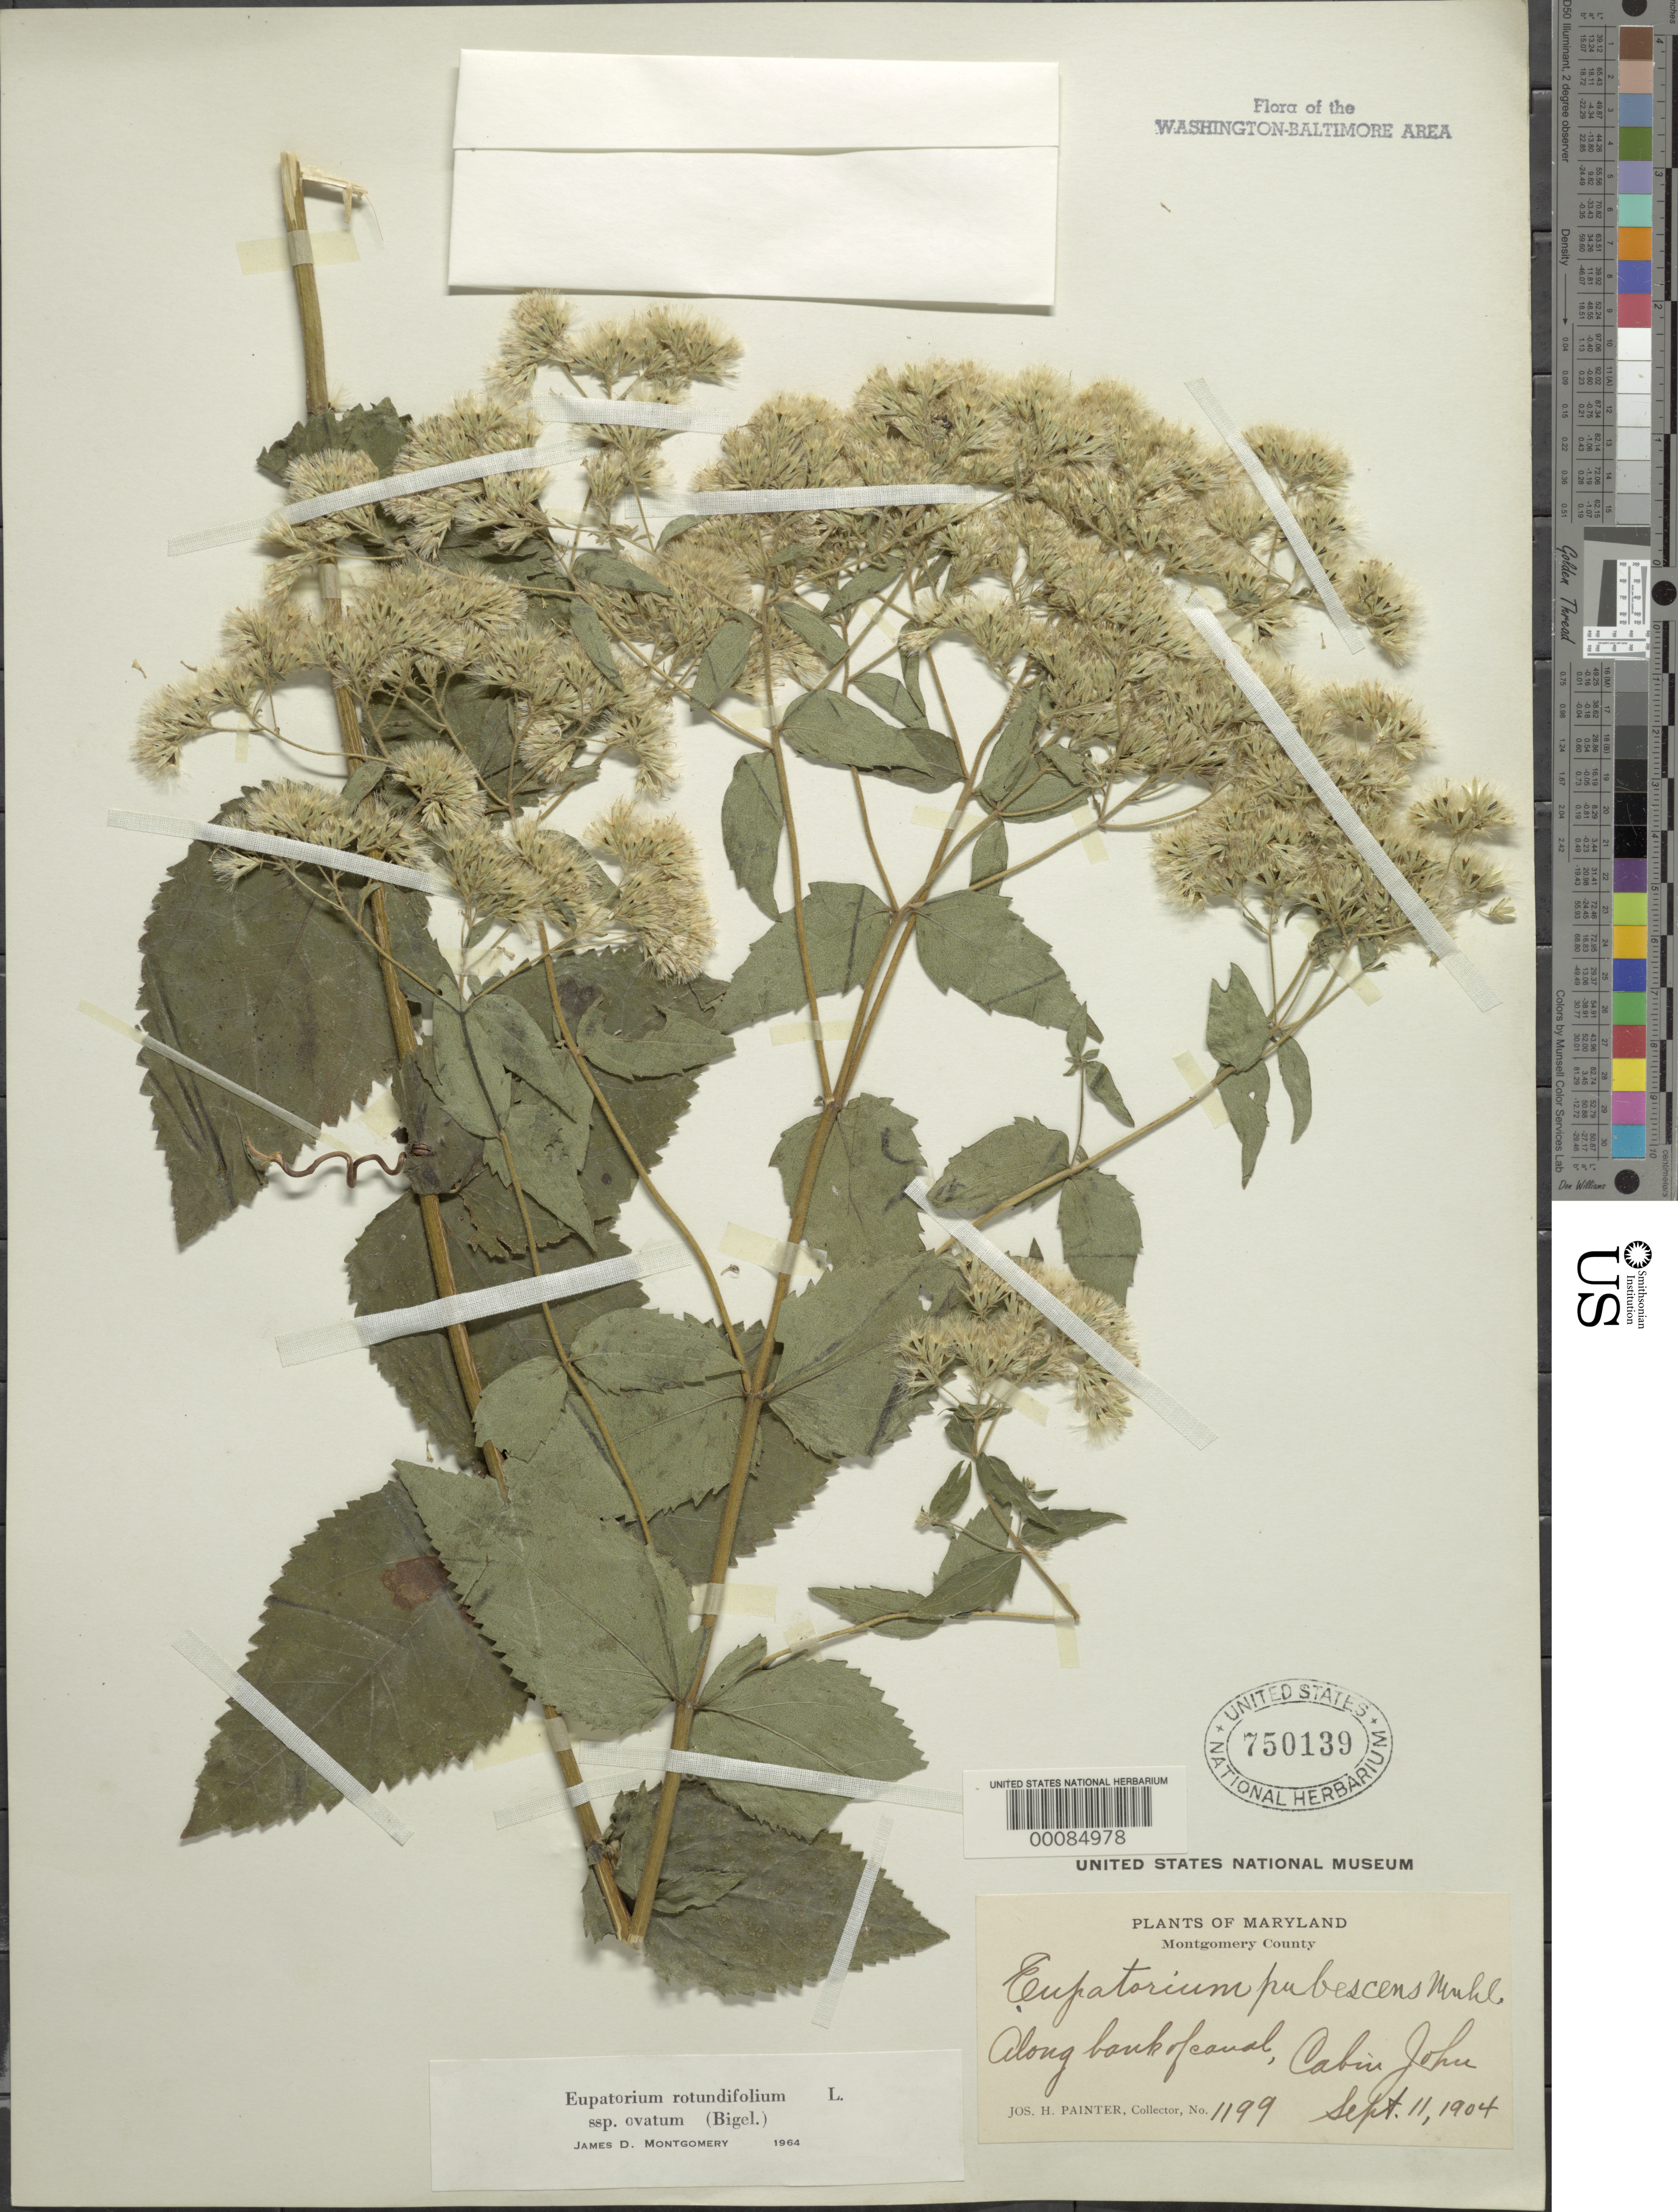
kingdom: Plantae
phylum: Tracheophyta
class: Magnoliopsida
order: Asterales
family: Asteraceae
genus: Eupatorium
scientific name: Eupatorium rotundifolium var. ovatum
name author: (Bigelow) J.D. Montgom. & Fairbrothers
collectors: J. H. Painter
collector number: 1199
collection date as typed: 11 Sep 1904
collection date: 1904-09-11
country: United States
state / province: Maryland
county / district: Montgomery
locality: Cabin John, Canal Bank C. & O. Canal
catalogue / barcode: US 750139